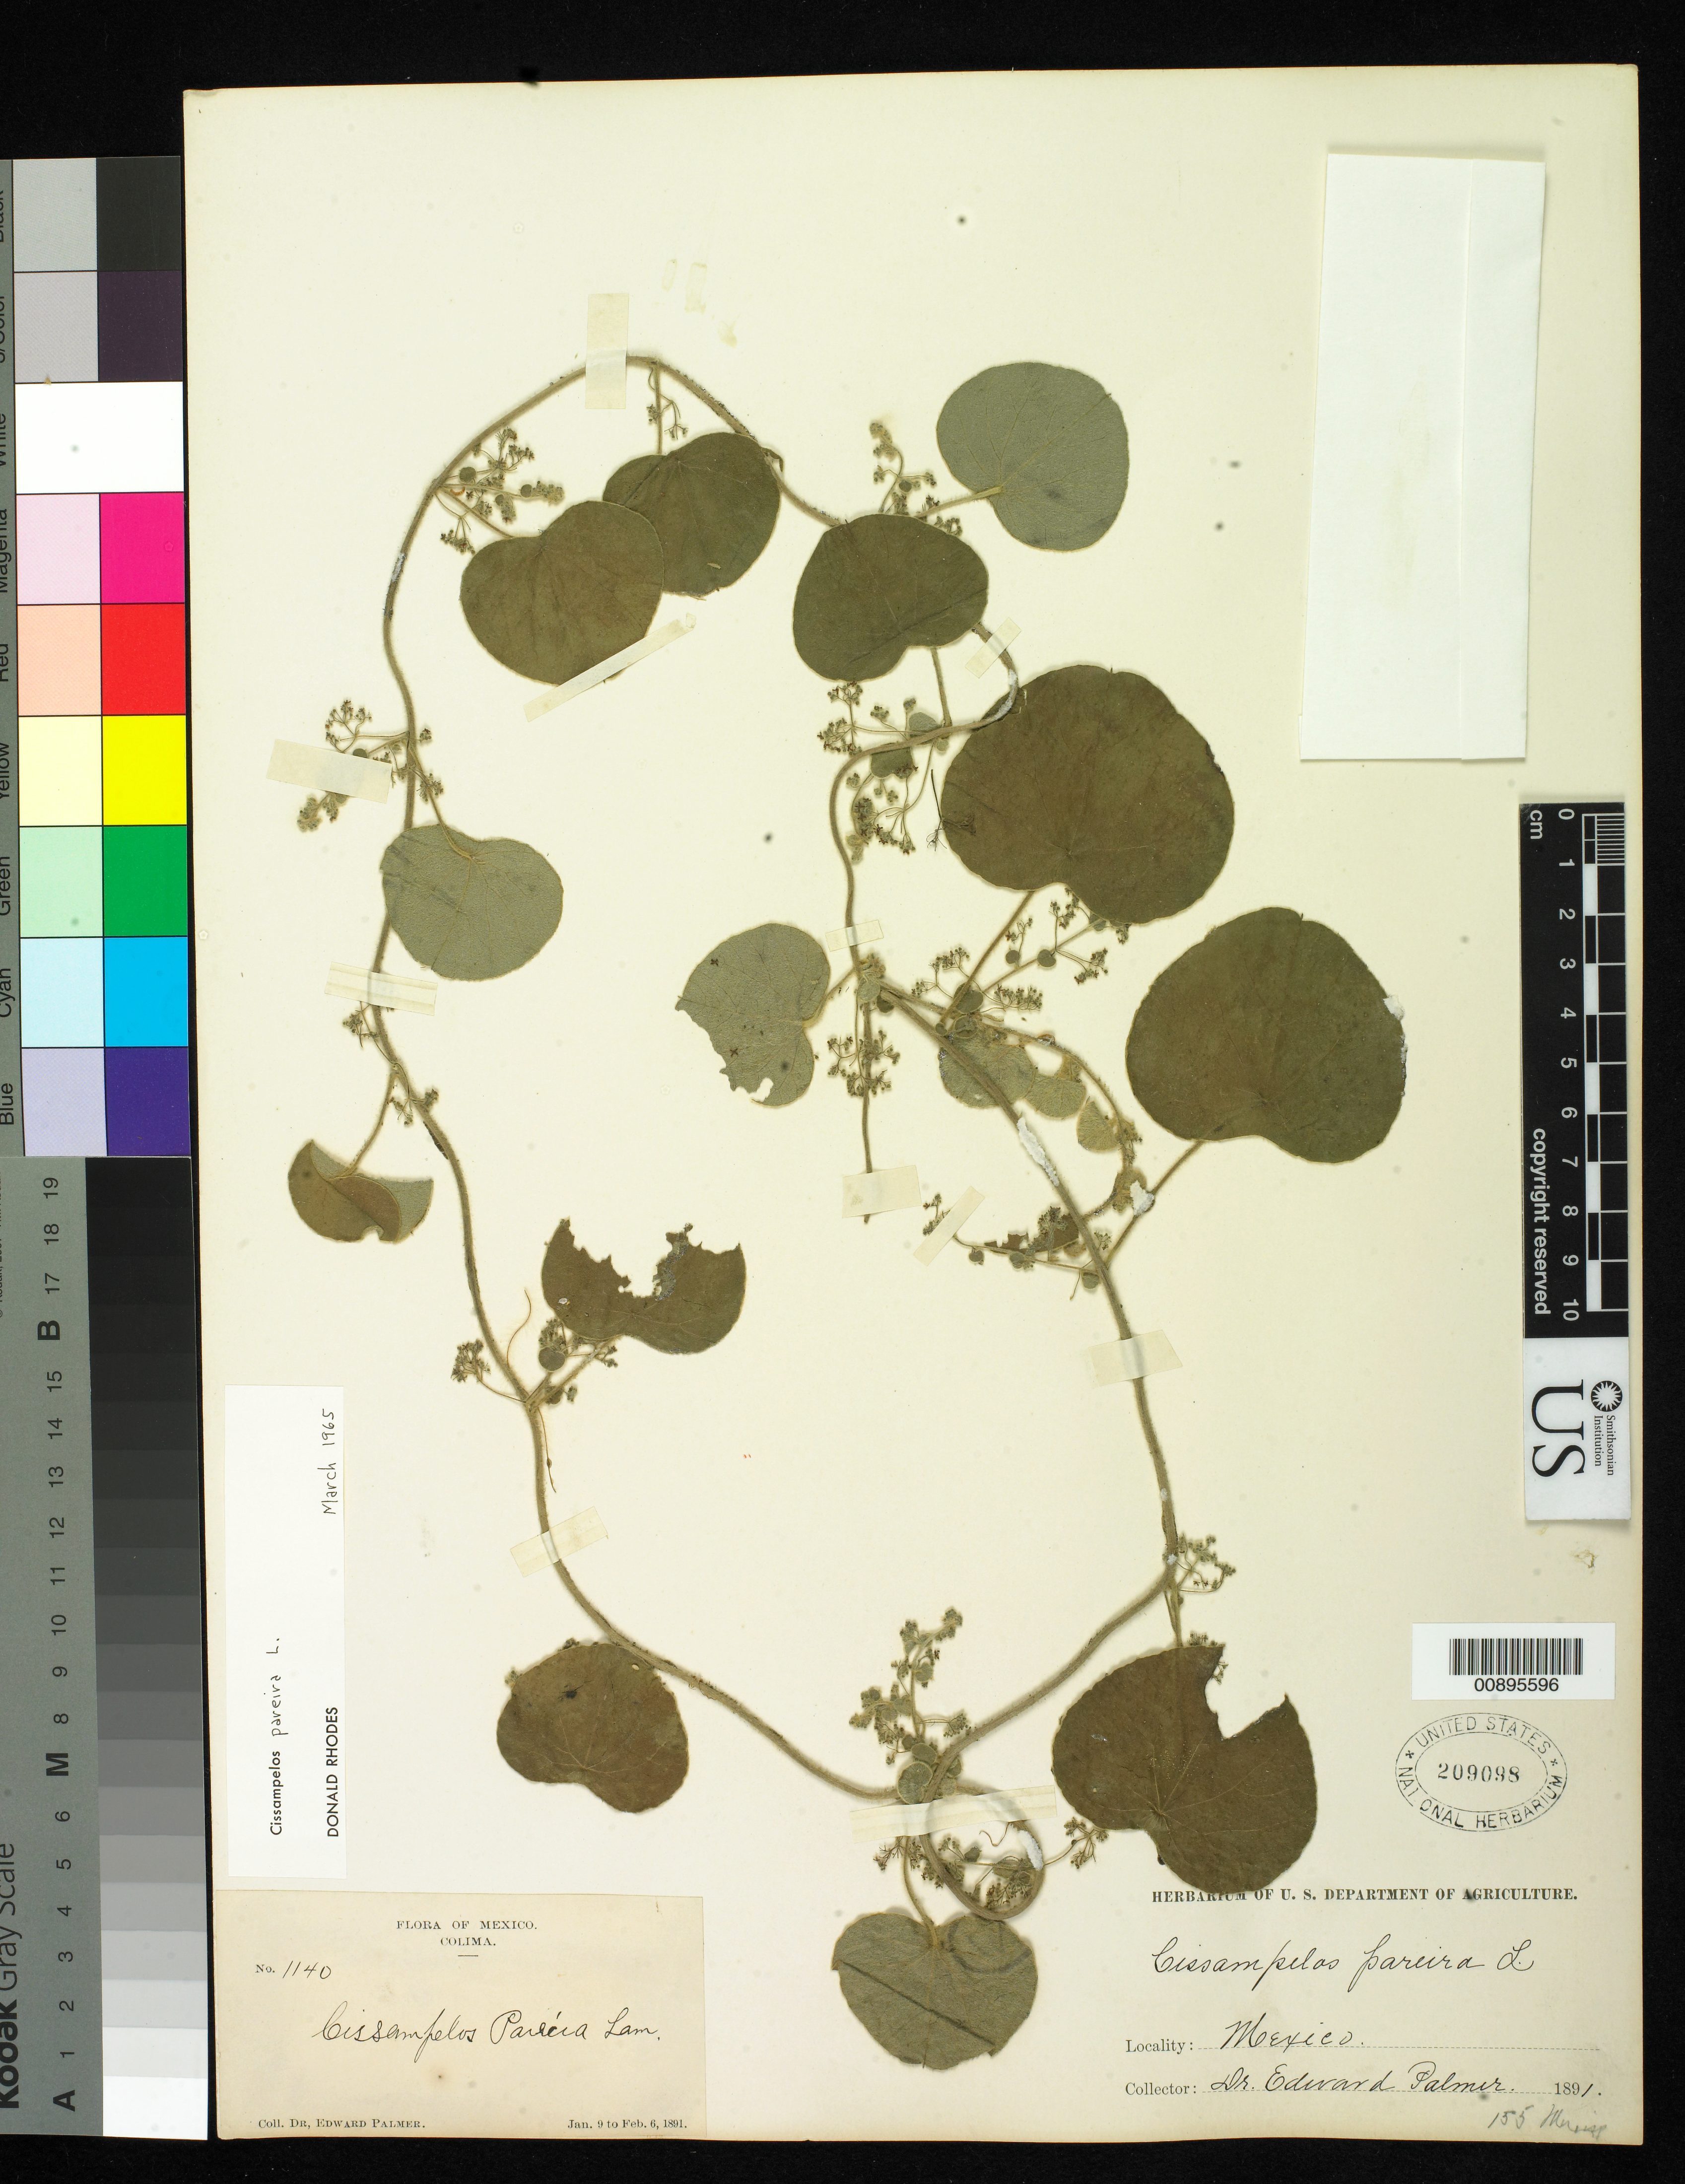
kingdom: Plantae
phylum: Tracheophyta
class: Magnoliopsida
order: Ranunculales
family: Menispermaceae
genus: Cissampelos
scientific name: Cissampelos pareira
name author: L.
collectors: E. Palmer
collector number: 1140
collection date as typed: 09 Jan 1891 to 06 Feb 1891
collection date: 1891-01-09/1891-02-06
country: Mexico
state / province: Colima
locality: Colima.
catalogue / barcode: US 209098